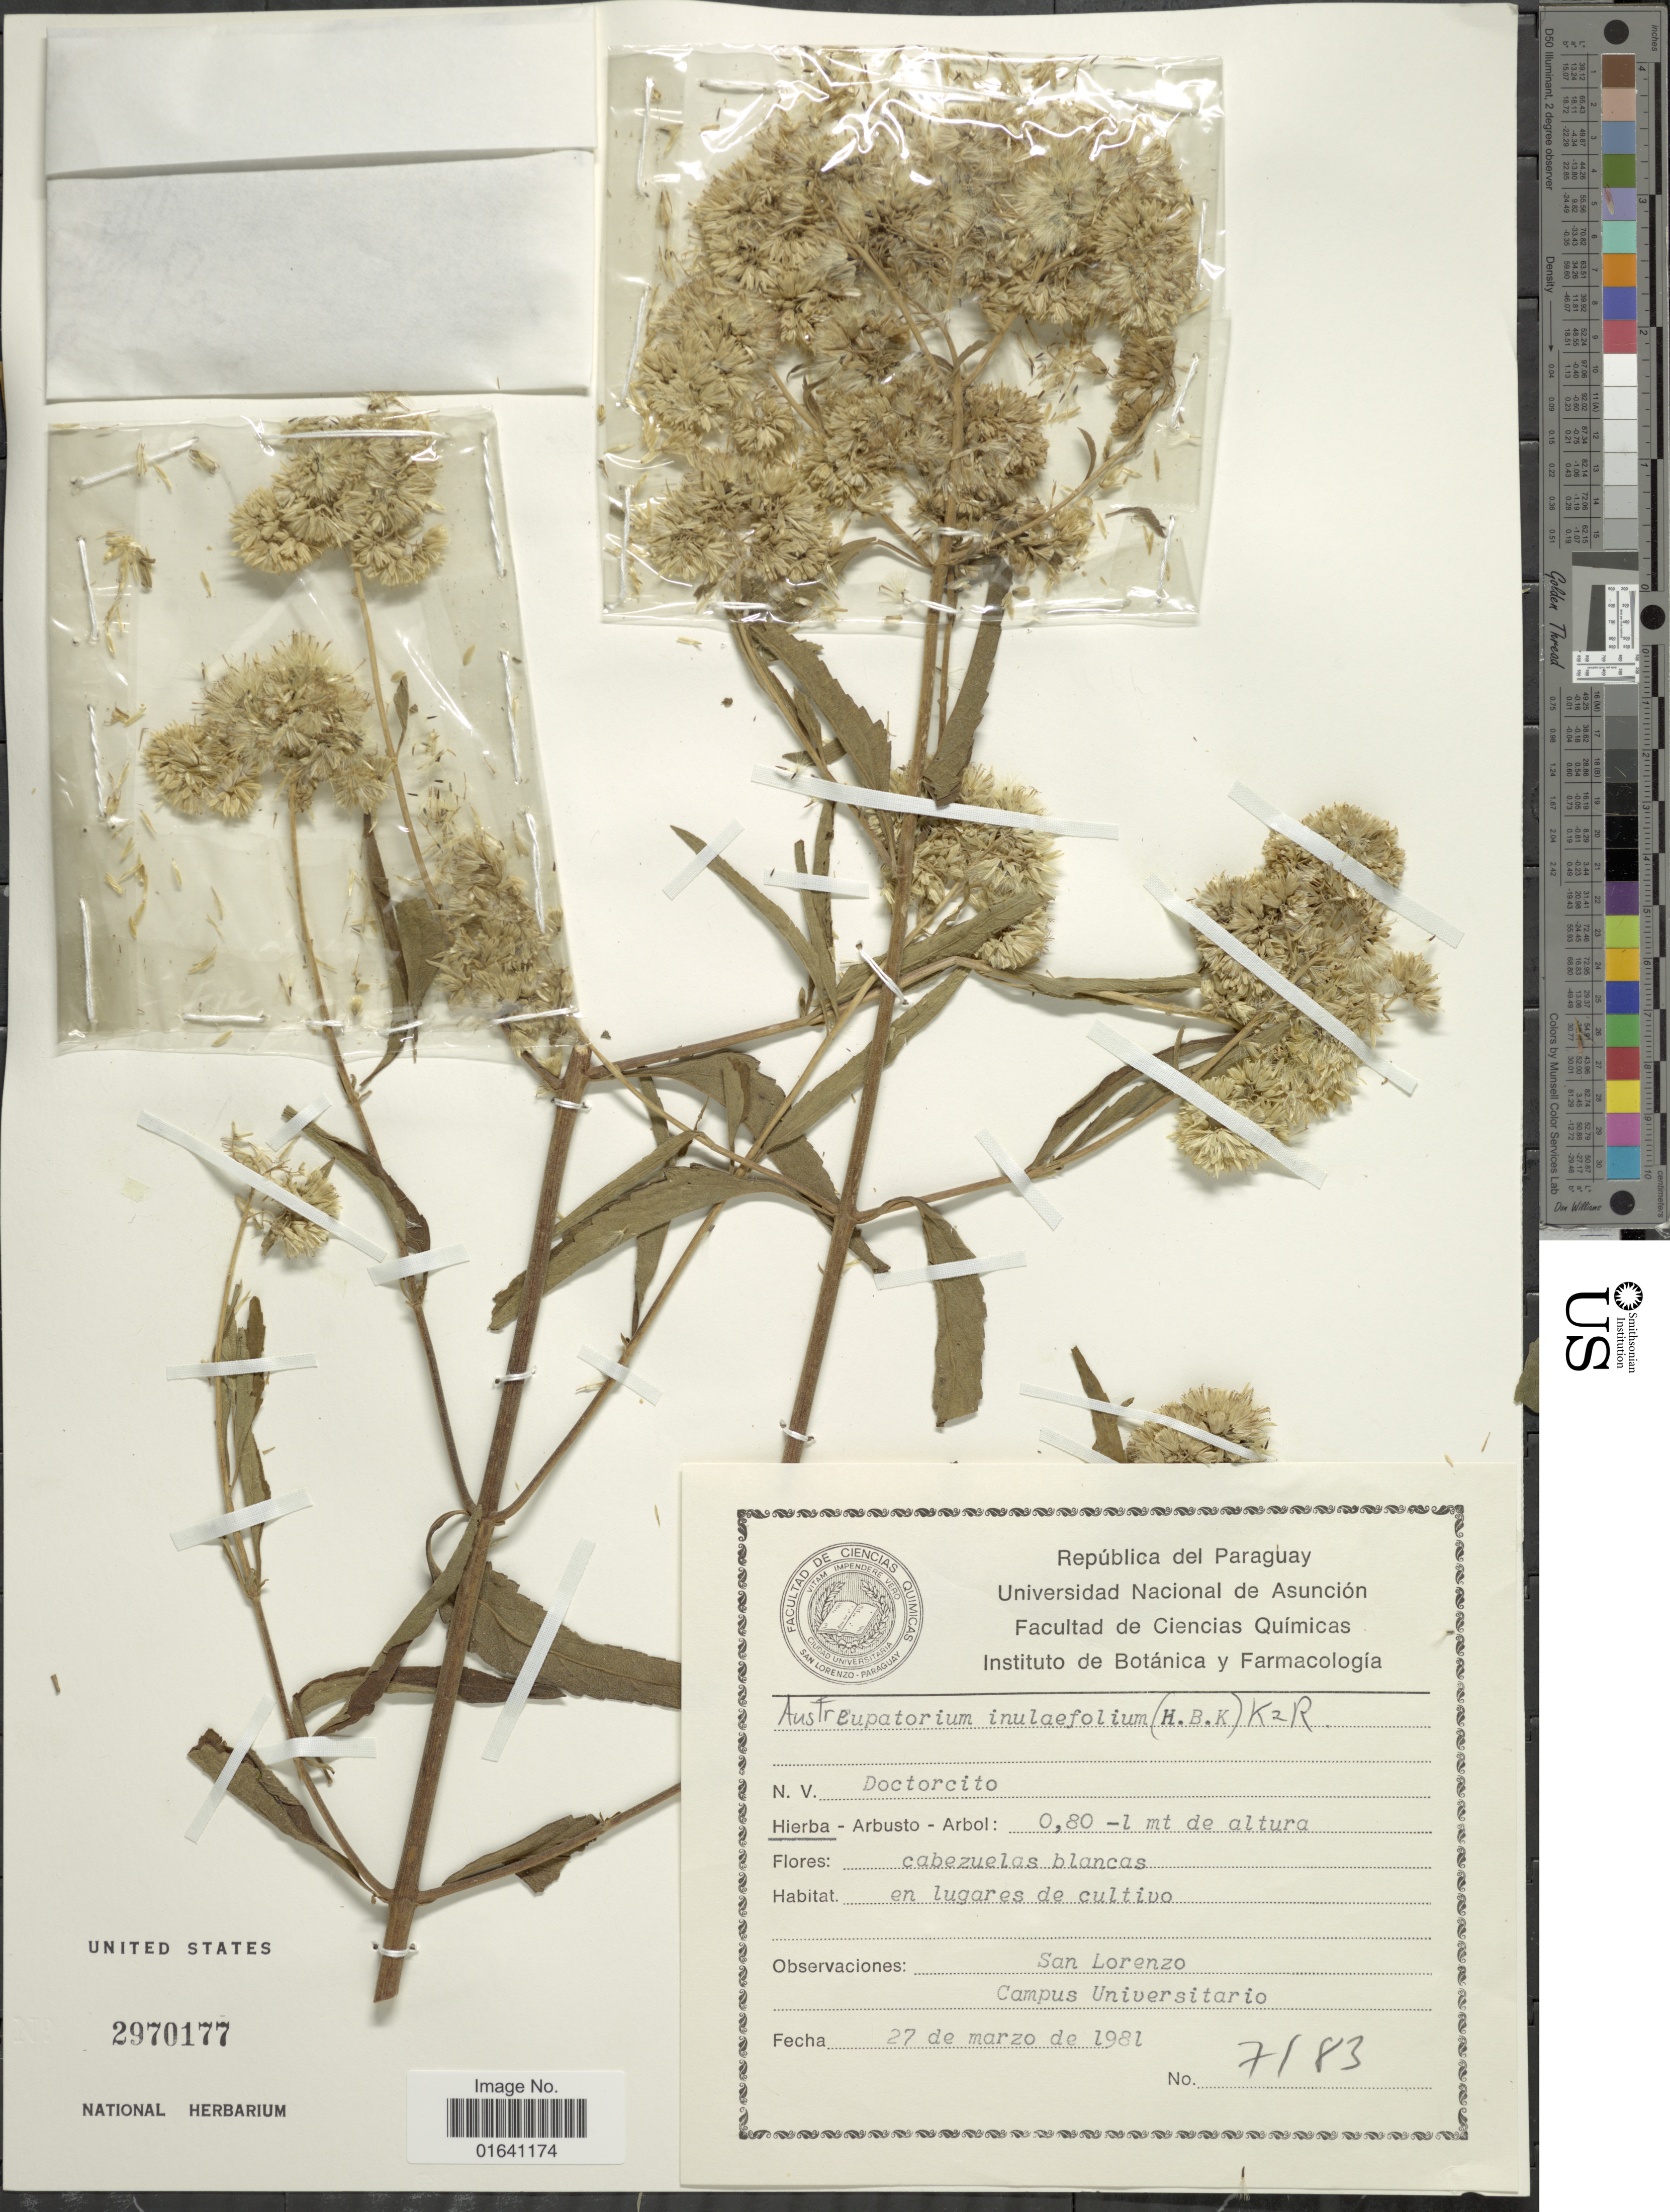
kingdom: Plantae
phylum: Tracheophyta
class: Magnoliopsida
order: Asterales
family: Asteraceae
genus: Austroeupatorium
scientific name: Austroeupatorium inulaefolium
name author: (Kunth) R.M. King & H. Rob.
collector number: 7183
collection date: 1981-03-27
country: Paraguay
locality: Sam Lorenzo Campus Universitario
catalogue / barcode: US 2970177